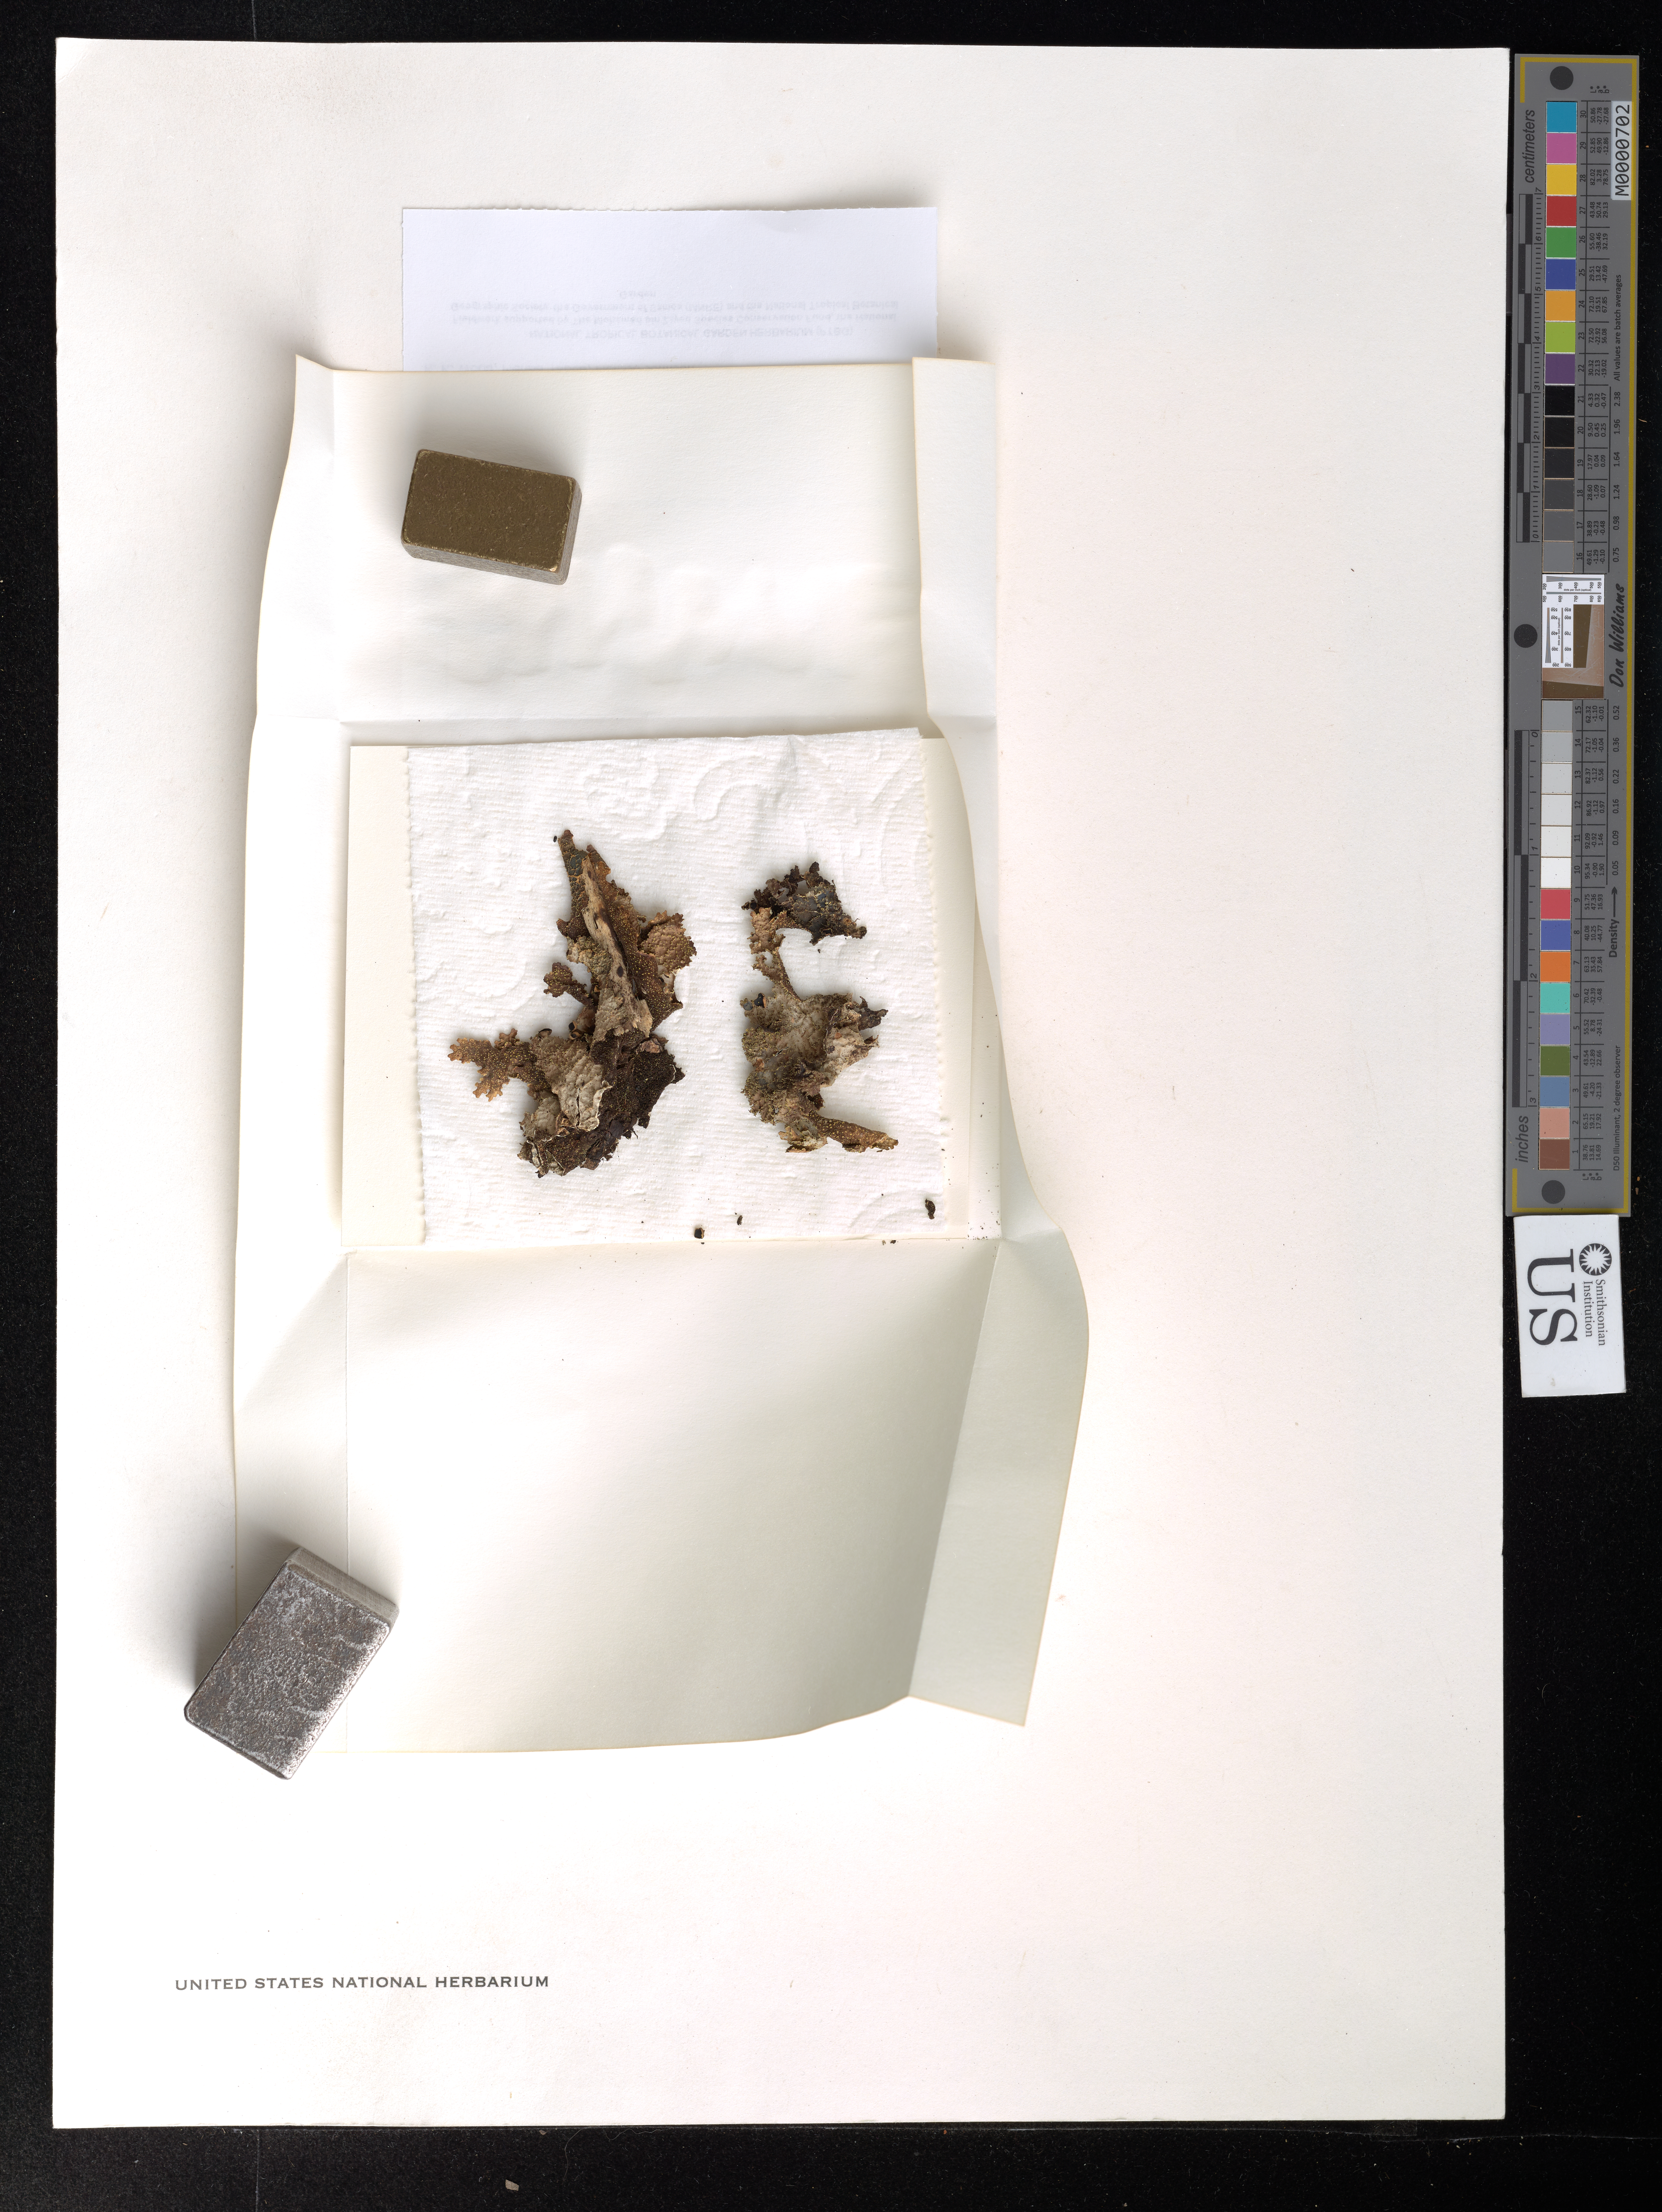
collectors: T. W. Flynn, K. R. Wood, M. Tabua & M. Johnson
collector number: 8589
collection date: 2016-06-23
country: Samoa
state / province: Gagaifomauga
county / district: Savaii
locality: Savaii. Mt. Mata o Le Afi camp area.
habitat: Scrub vegetation over cinder, w/ grasses, sedges, Vaccinium, Wilkstroemia.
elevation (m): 1640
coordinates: -13.610240, -172.509600